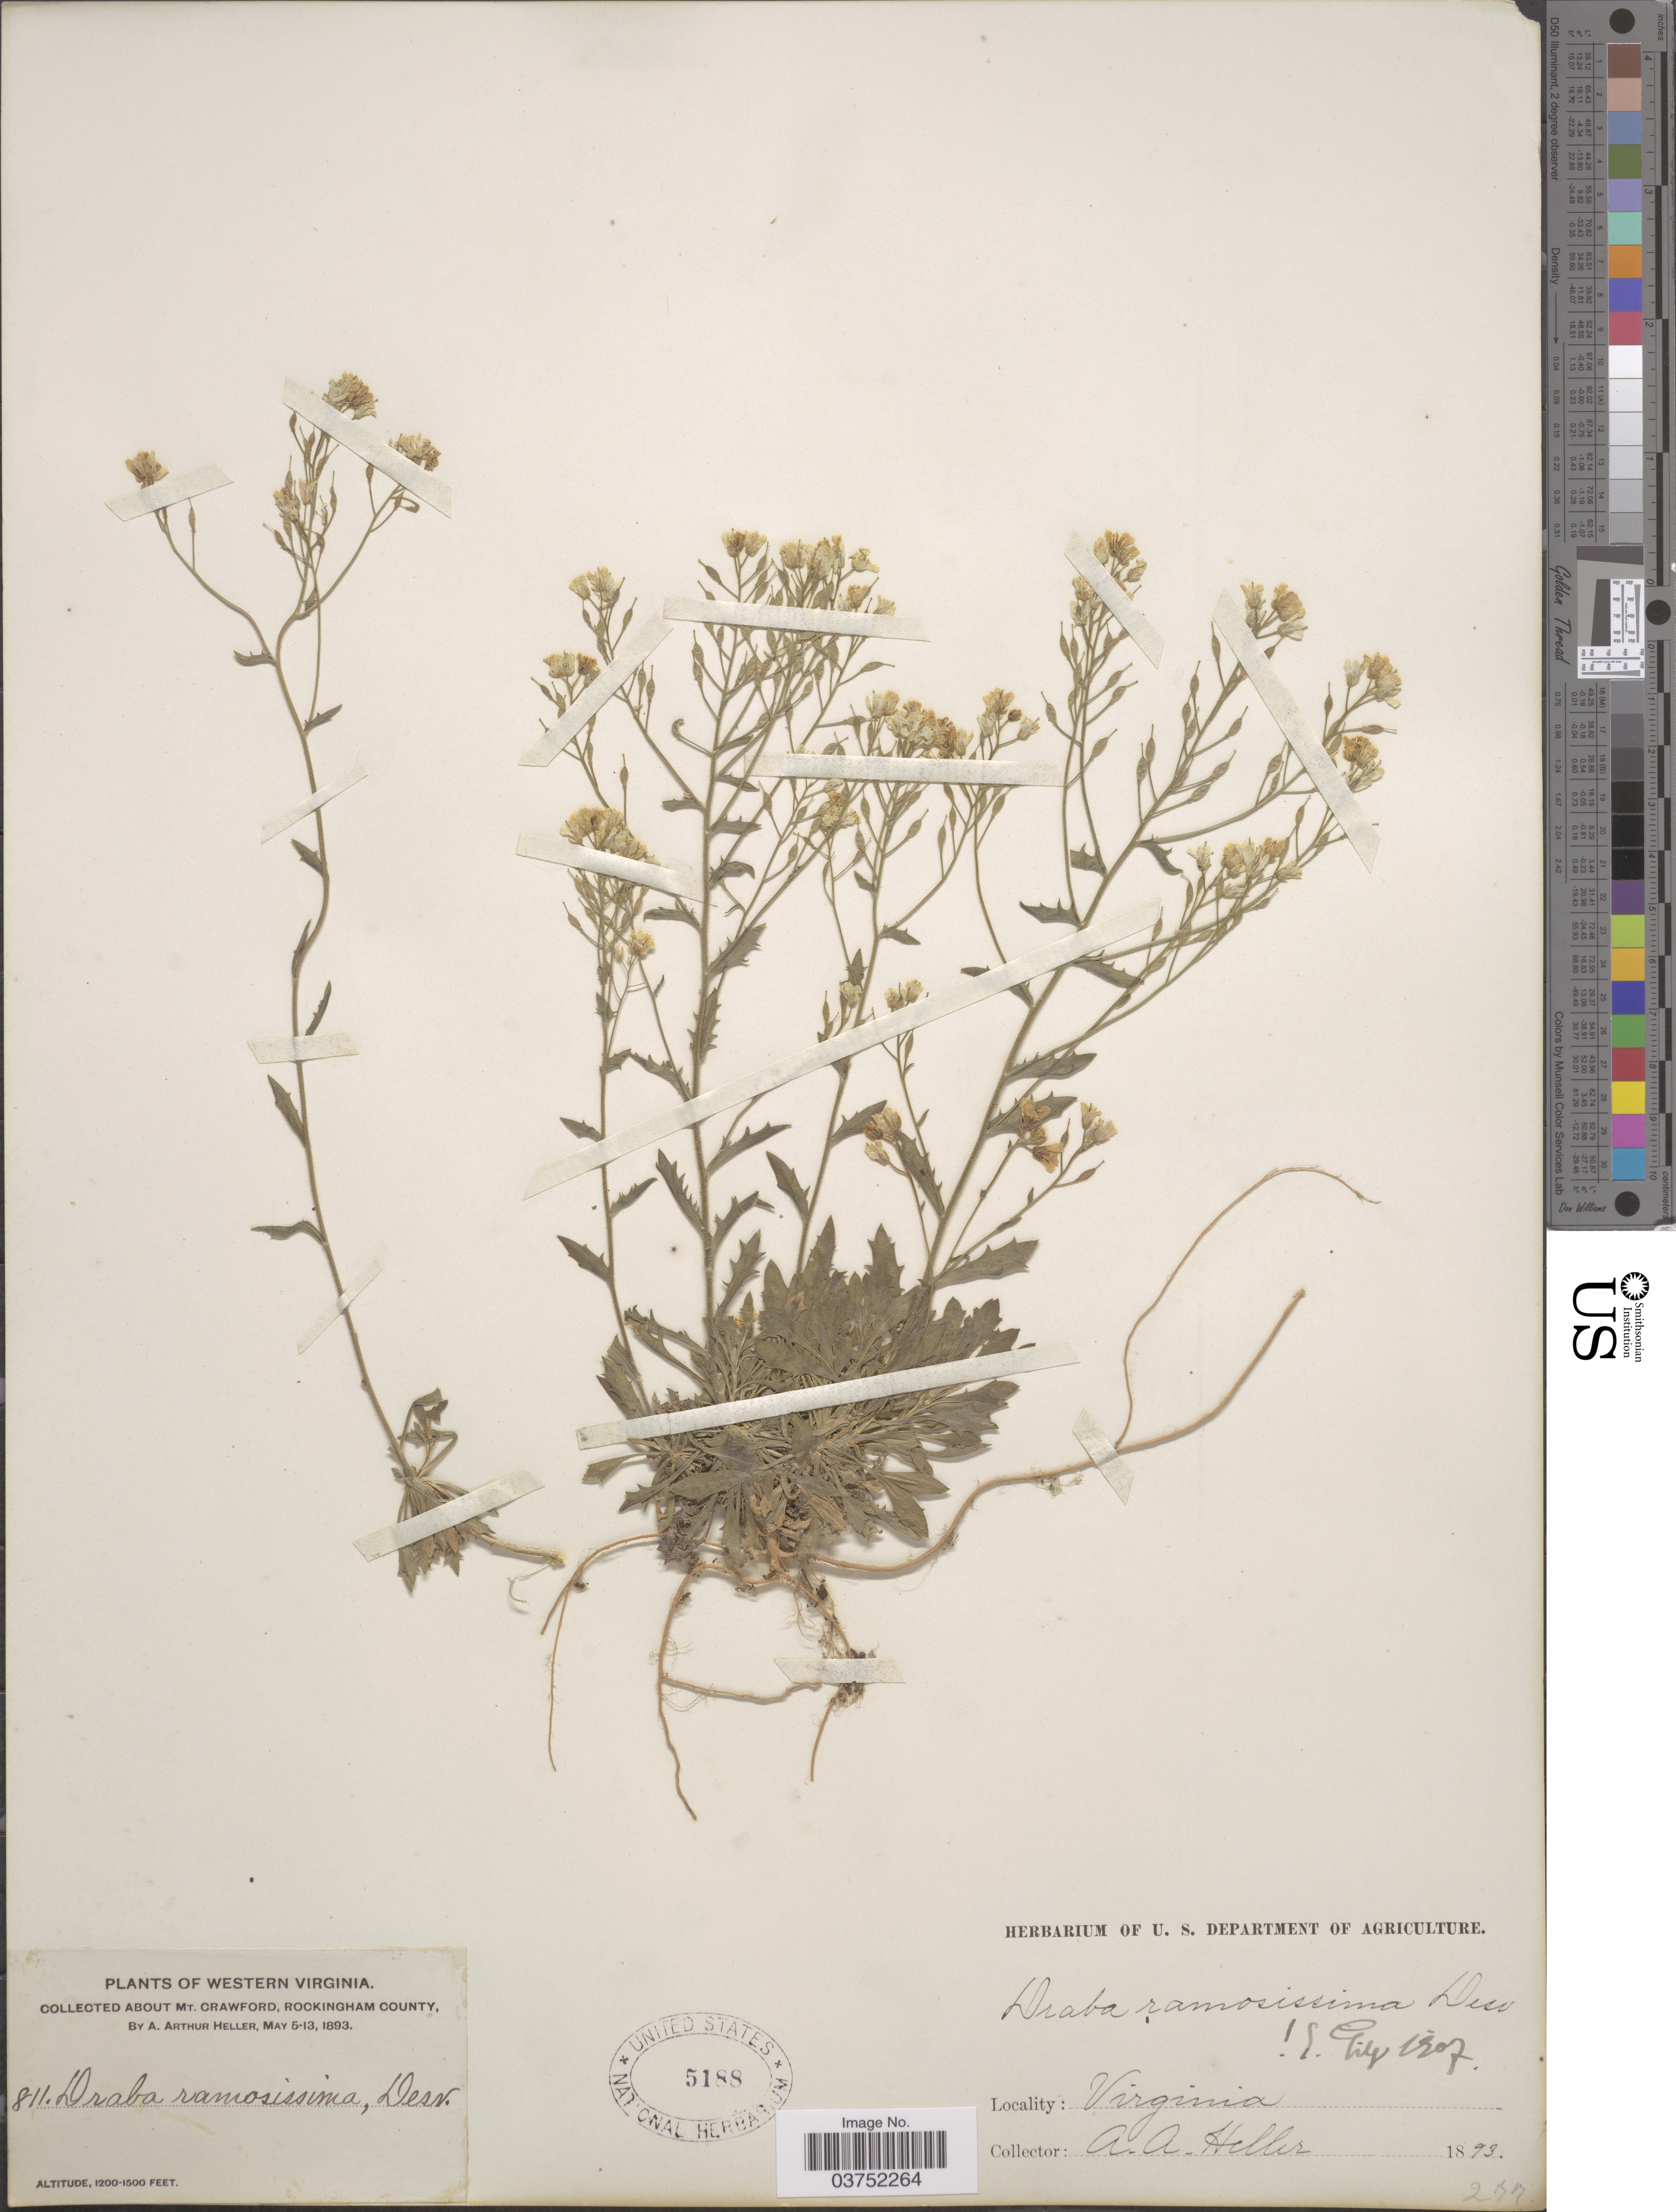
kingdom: Plantae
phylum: Tracheophyta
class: Magnoliopsida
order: Brassicales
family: Brassicaceae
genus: Draba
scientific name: Draba ramosissima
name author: Desv.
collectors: A. A. Heller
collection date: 1893-05-05/1893-05-13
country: United States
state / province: Virginia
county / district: Rockingham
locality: Western Virginia. About Mt. Crawford, Rockingham County.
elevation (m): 366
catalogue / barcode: US 5188